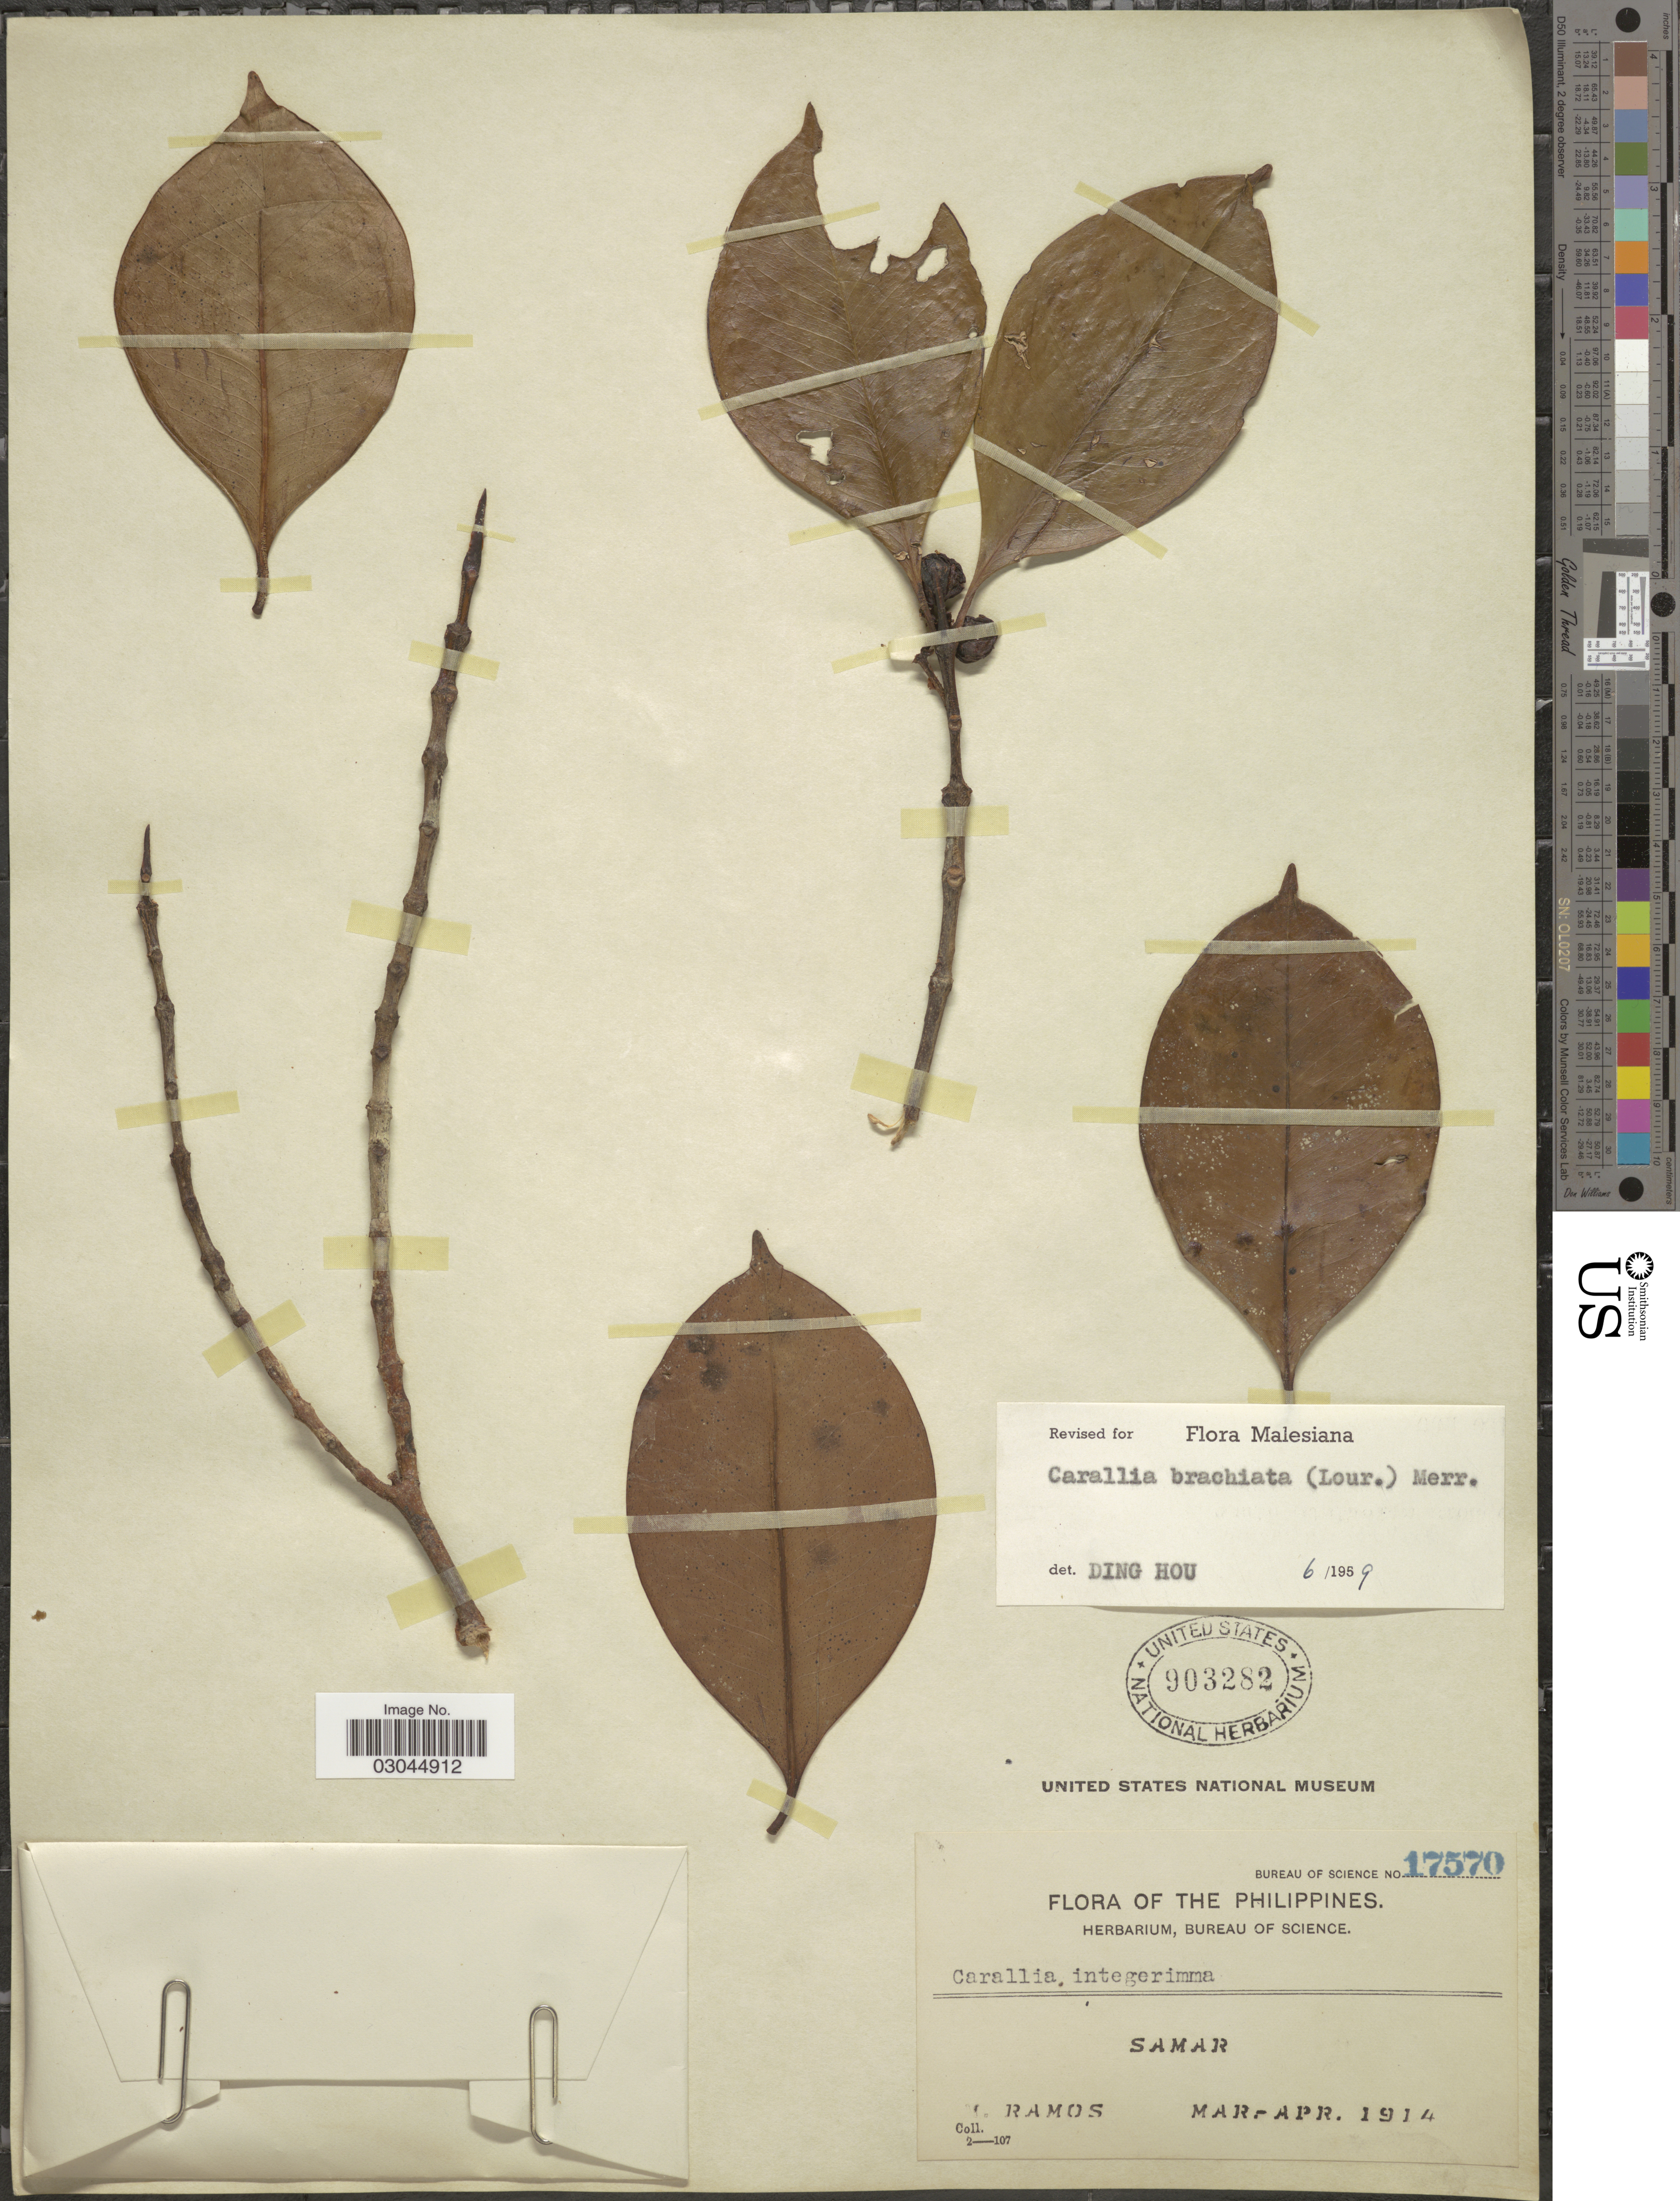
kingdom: Plantae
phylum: Tracheophyta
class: Magnoliopsida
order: Malpighiales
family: Rhizophoraceae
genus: Carallia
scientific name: Carallia brachiata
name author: (Lour.) Merr.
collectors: M. Ramos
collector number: Bureau of Science 17570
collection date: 1914-03/1914-04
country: Philippines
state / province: Eastern Visayas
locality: Samar.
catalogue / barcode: US 903282